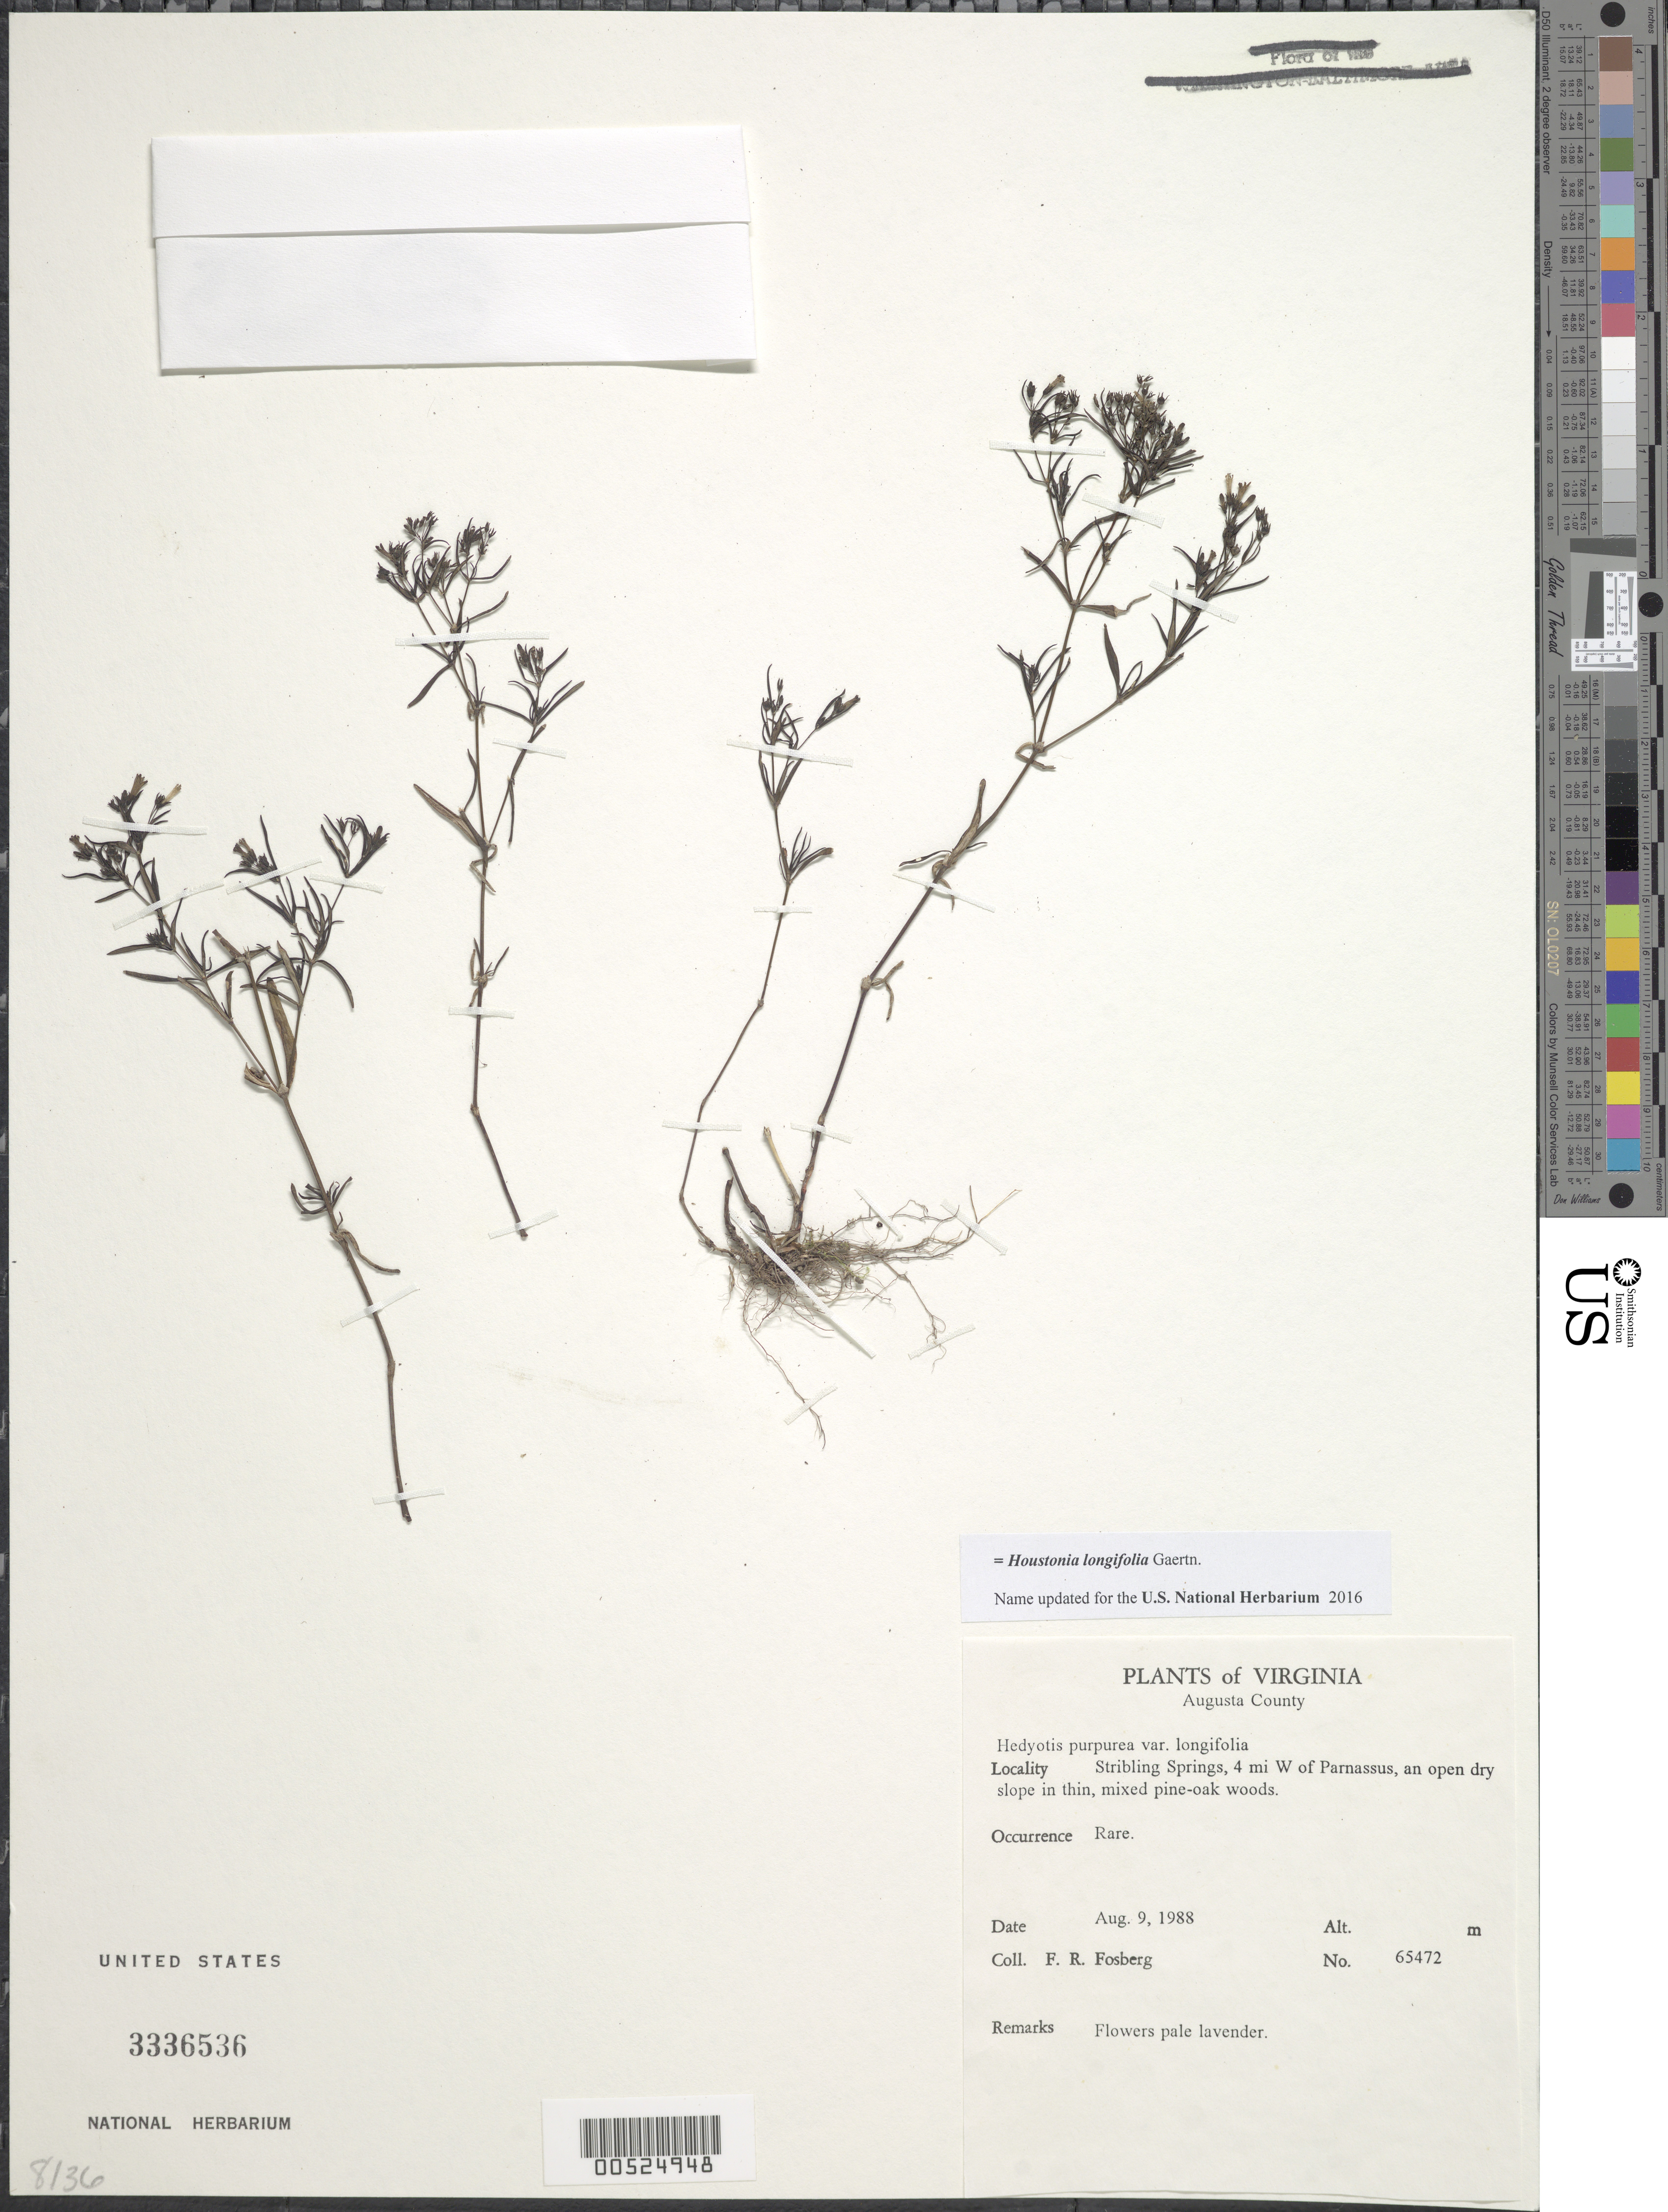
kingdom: Plantae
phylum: Tracheophyta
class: Magnoliopsida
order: Gentianales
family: Rubiaceae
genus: Houstonia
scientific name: Houstonia purpurea var. longifolia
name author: (Gaertn.) A. Gray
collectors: F. R. Fosberg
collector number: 65472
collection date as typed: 09 Aug 1988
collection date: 1988-08-09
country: United States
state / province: Virginia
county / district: Augusta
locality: Stribling springs, 4 mi. w of parnassus.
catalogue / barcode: US 3336536